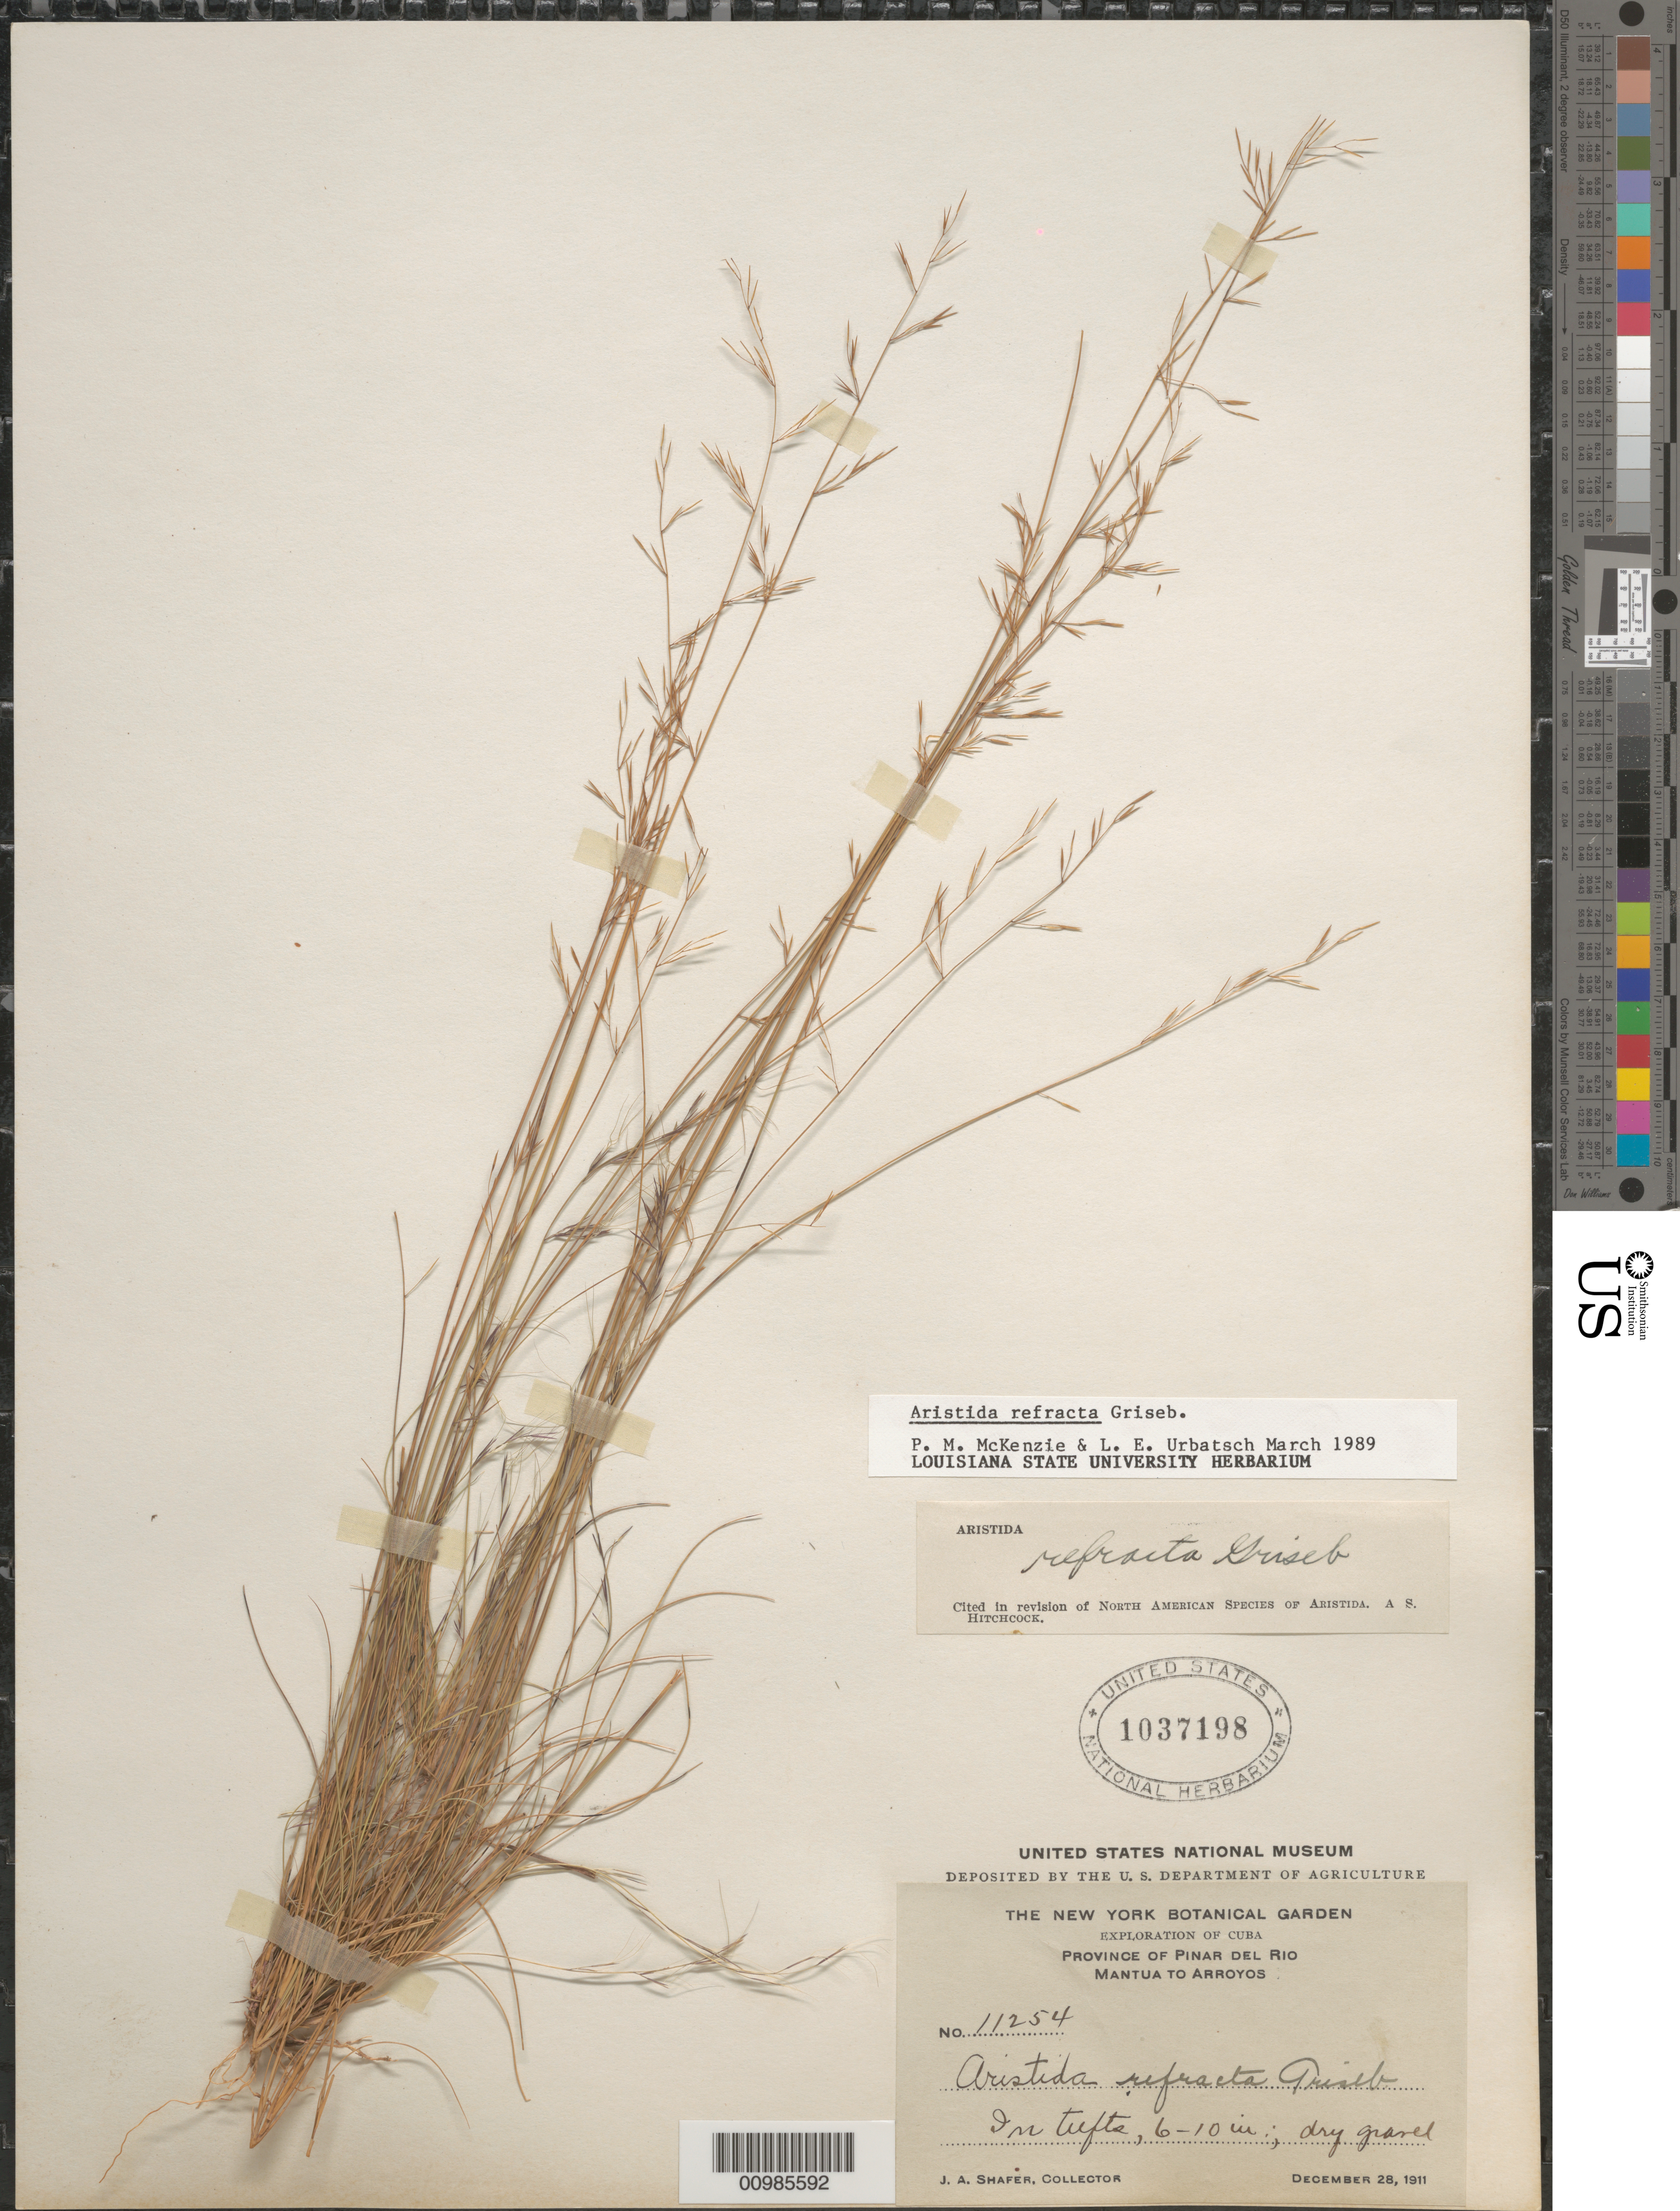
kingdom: Plantae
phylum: Tracheophyta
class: Liliopsida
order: Poales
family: Poaceae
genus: Aristida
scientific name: Aristida refracta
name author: Griseb.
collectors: J. A. Shafer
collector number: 11254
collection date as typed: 28 Dec 1911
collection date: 1911-12-28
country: Cuba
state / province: Pinar del Rio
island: Cuba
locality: Mantua to Arroyos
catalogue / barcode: US 1037198